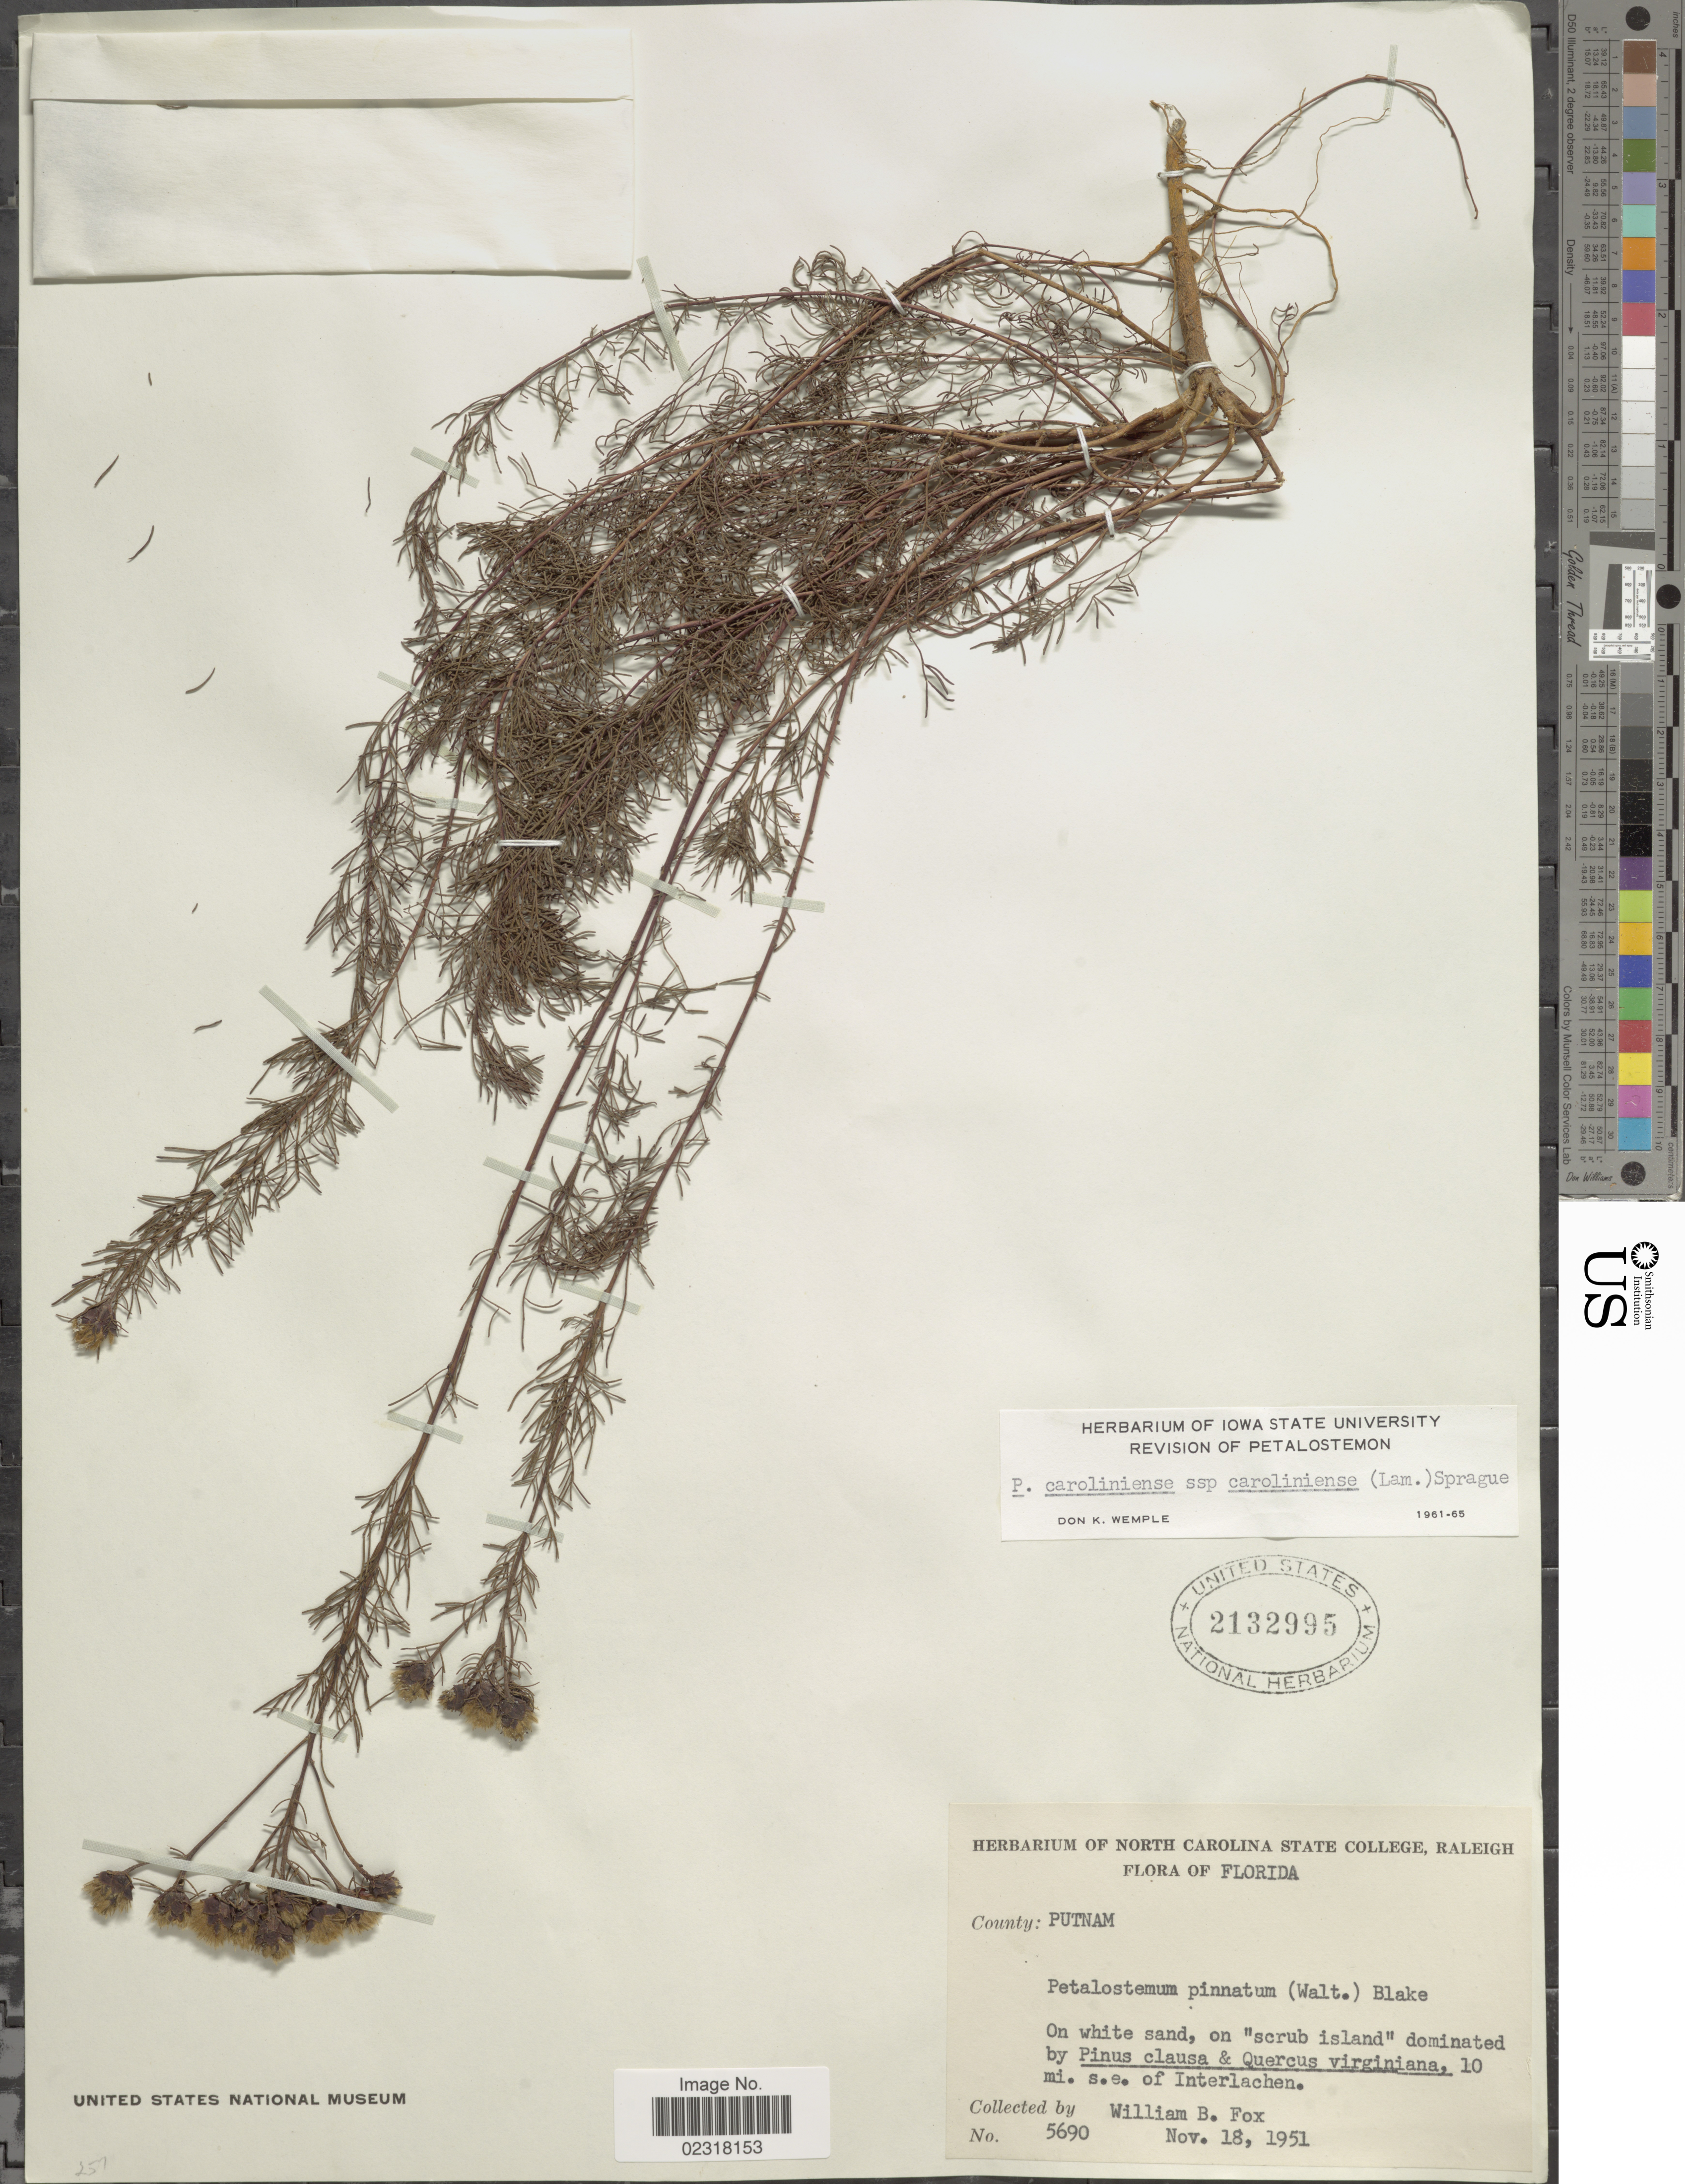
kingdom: Plantae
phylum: Tracheophyta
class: Magnoliopsida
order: Fabales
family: Fabaceae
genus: Dalea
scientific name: Dalea pinnata var. pinnata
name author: (J.F. Gmel.) Barneby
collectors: W. B. Fox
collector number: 5690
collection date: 1951-11-18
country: United States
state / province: Florida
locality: Putnam County, 10 mi. s.e. of Interlachen.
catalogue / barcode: US 2132995